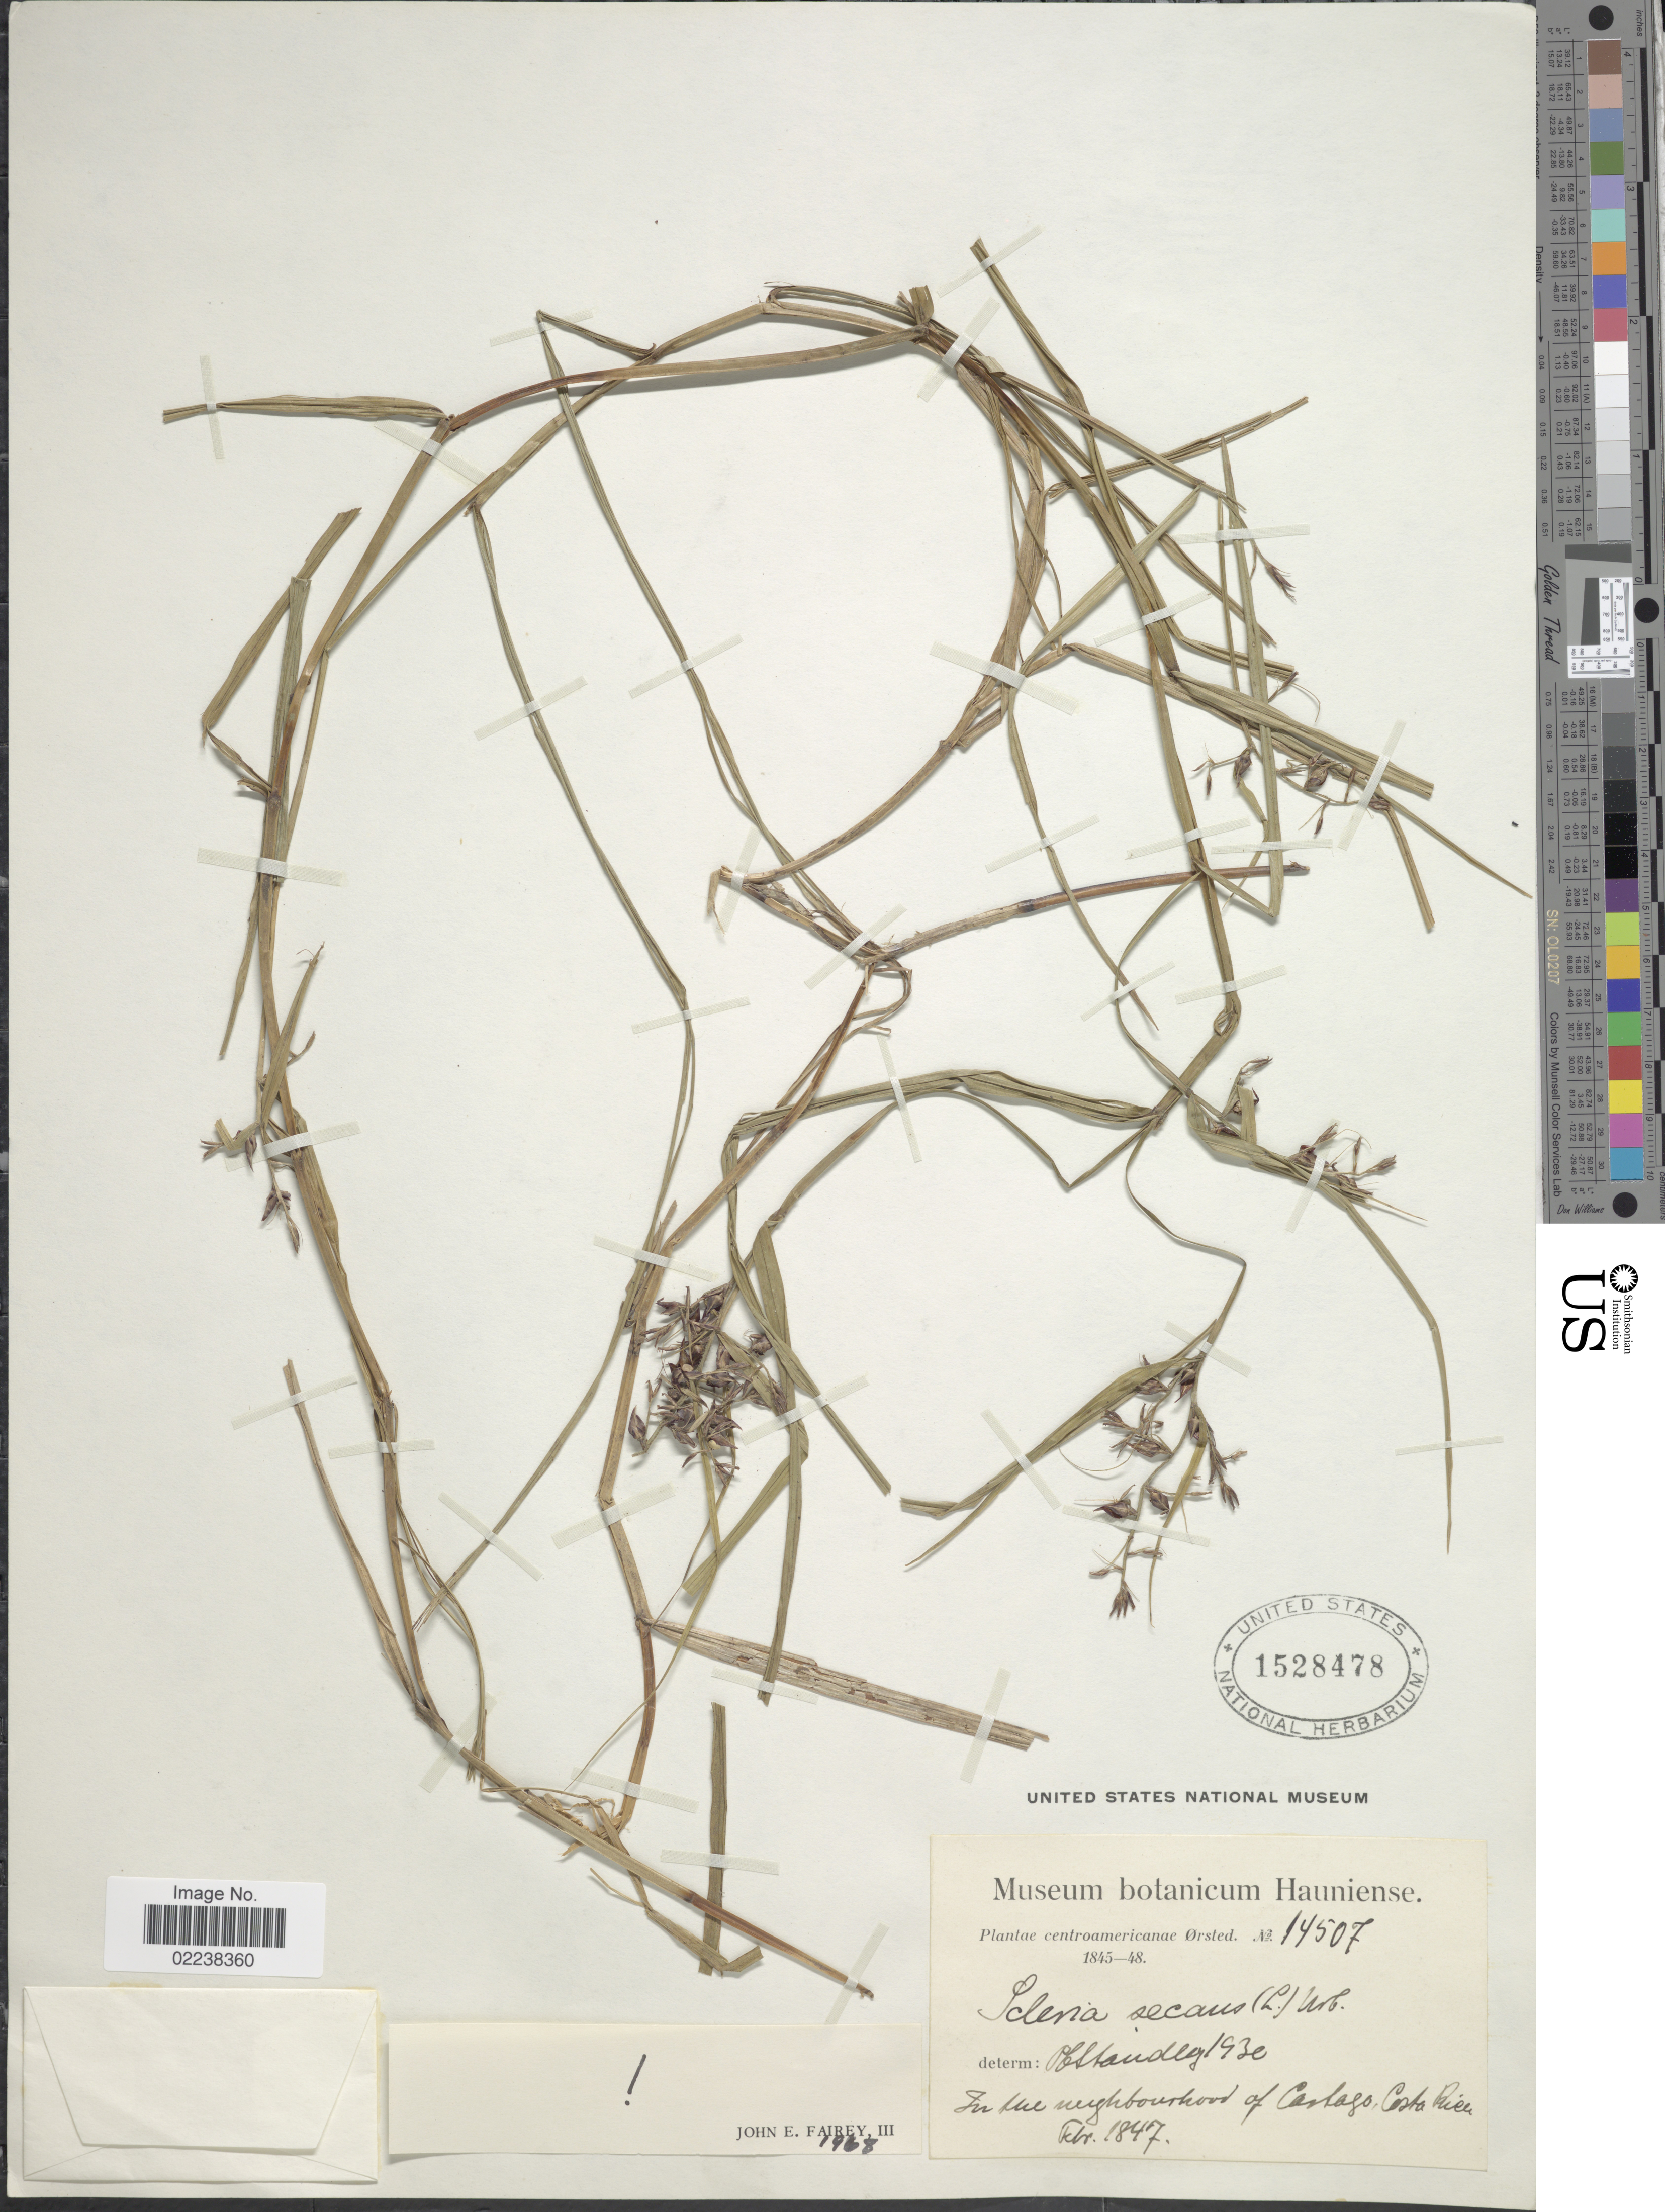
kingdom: Plantae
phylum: Tracheophyta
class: Liliopsida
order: Poales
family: Cyperaceae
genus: Scleria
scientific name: Scleria secans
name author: (L.) Urb.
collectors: ex Museum Botanicum Hauniense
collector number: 14507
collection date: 1847-02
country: Costa Rica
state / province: Cartago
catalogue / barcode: US 1528478